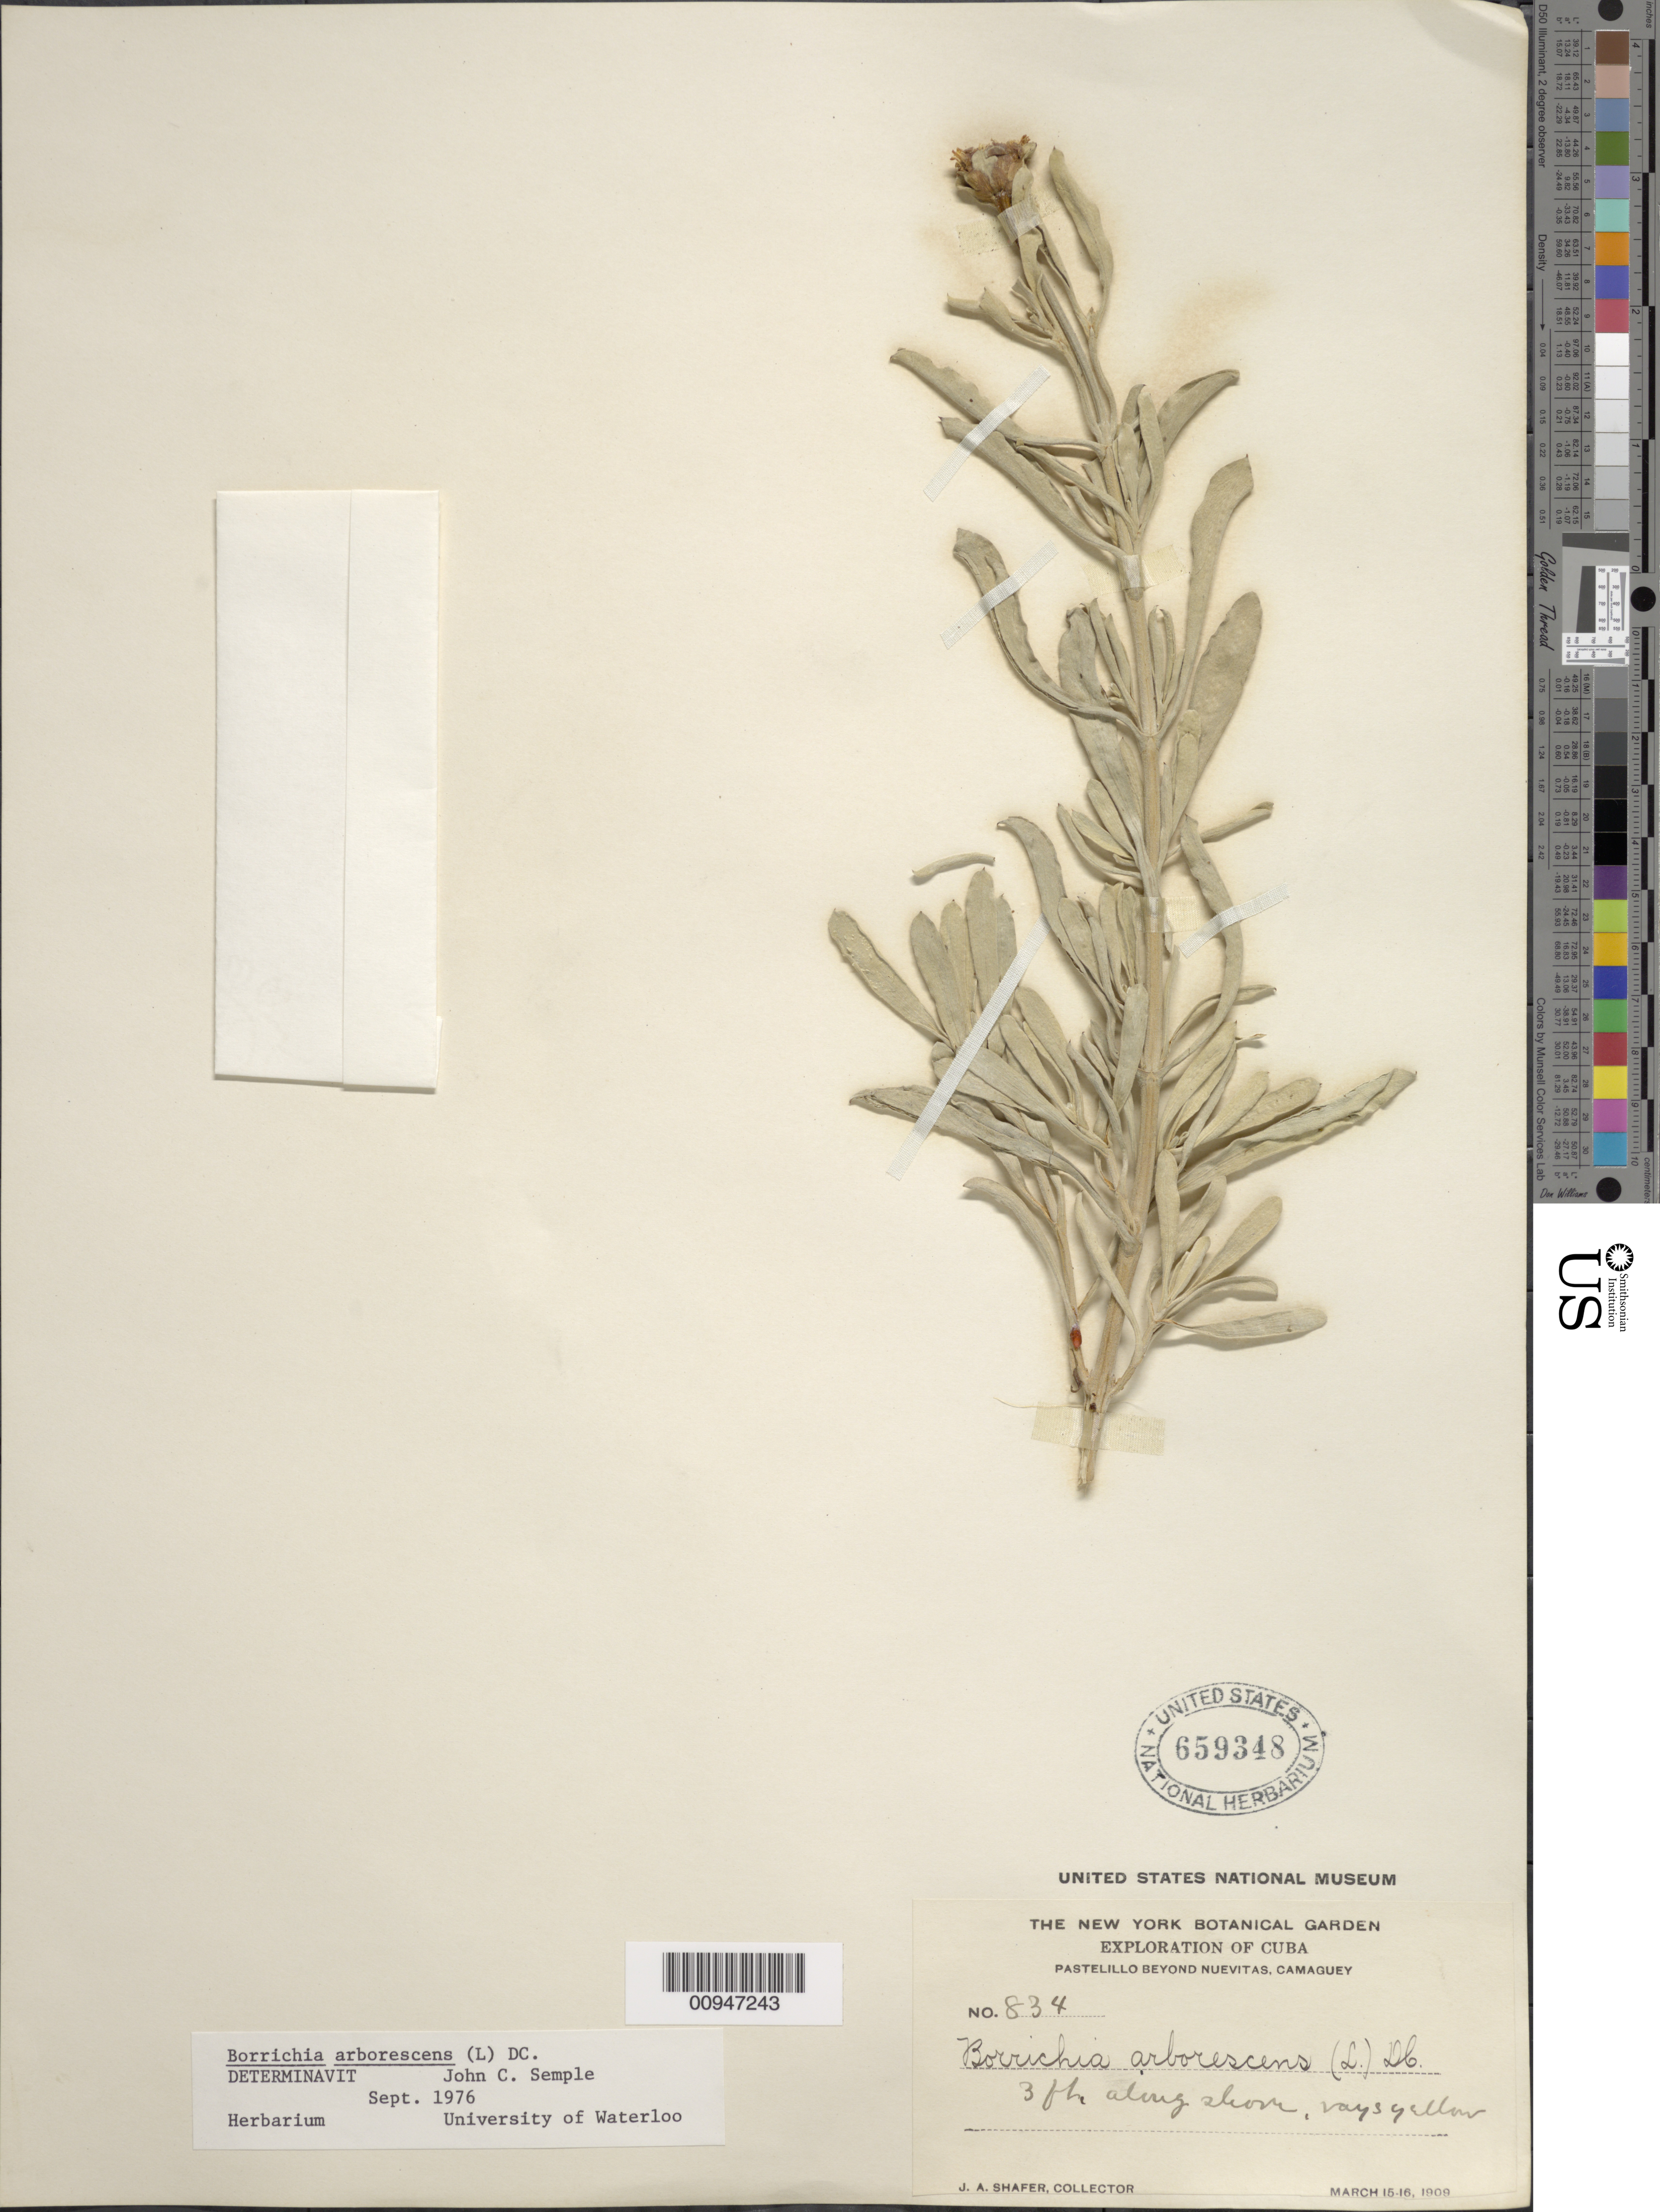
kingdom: Plantae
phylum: Tracheophyta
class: Magnoliopsida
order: Asterales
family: Asteraceae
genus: Borrichia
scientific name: Borrichia arborescens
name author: (L.) DC.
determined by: Semple, J. C.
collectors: J. A. Shafer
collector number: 834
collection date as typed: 15 Mar 1909 to 16 Mar 1909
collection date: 1909-03-15/1909-03-16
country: Cuba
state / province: Camaguey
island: Cuba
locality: Pastelillo beyond Nuevitas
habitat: Along stream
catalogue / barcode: US 659348